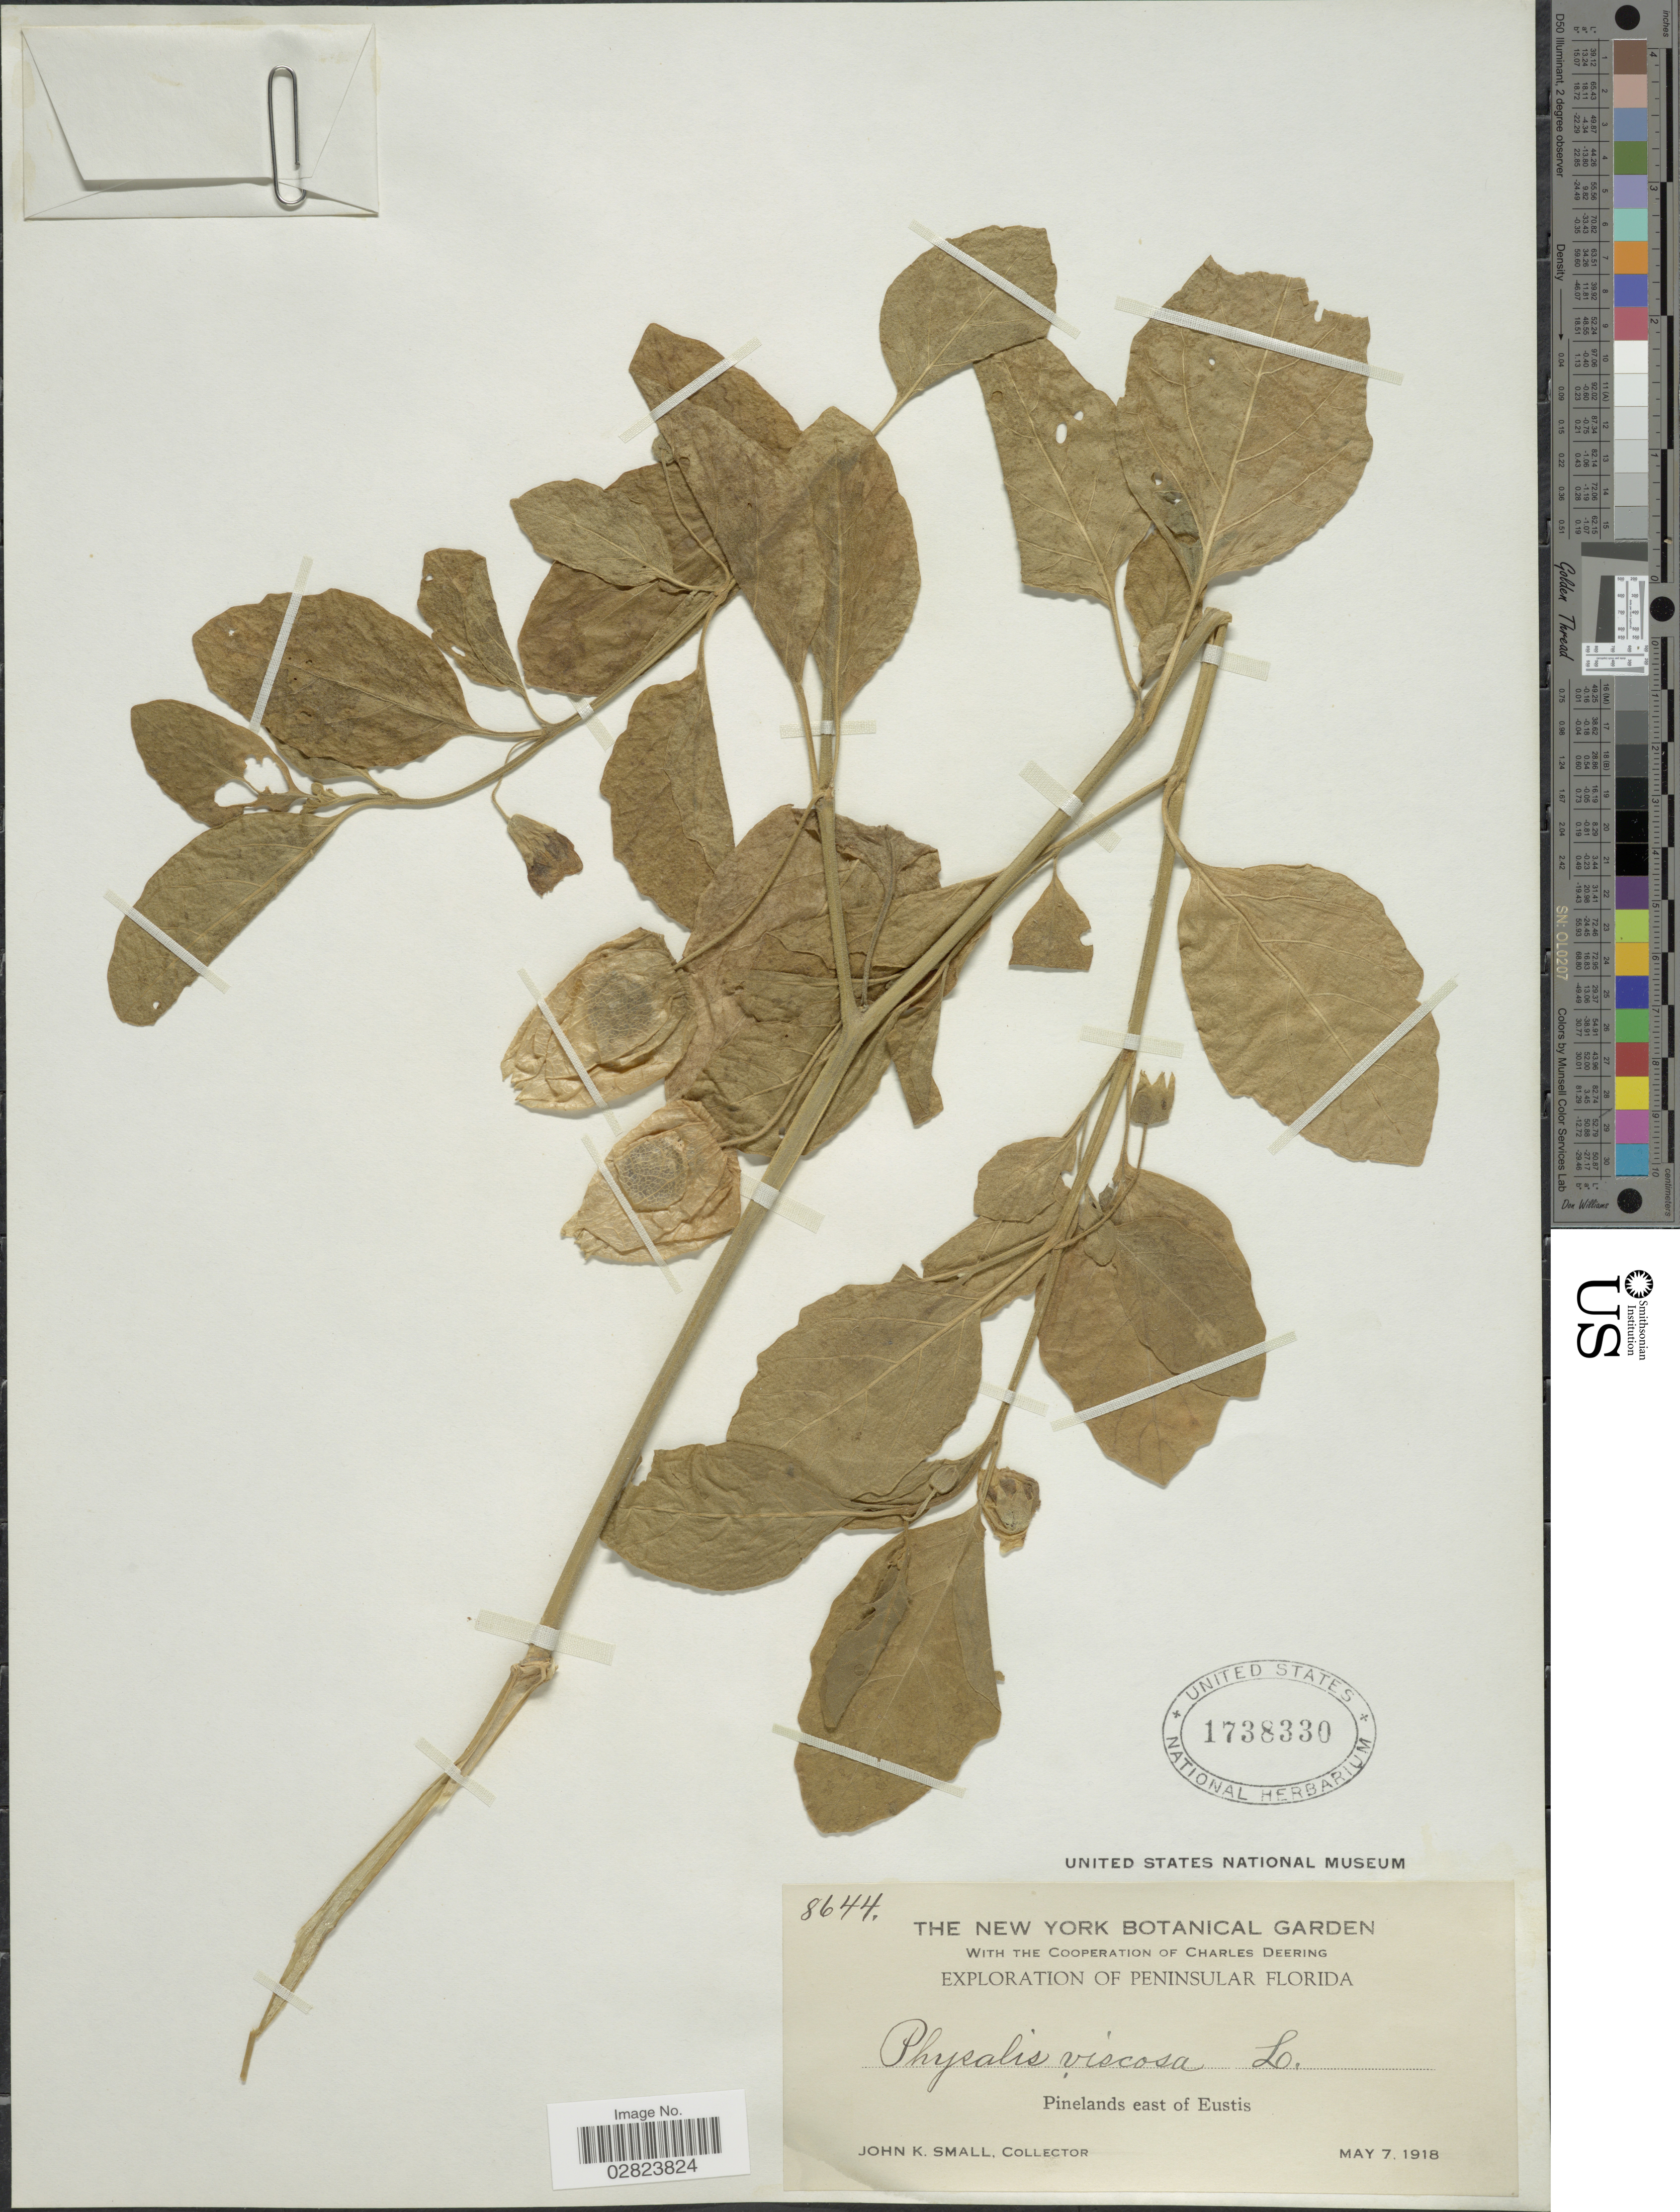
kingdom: Plantae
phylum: Tracheophyta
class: Magnoliopsida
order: Solanales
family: Solanaceae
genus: Physalis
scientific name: Physalis maritima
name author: M.A. Curtis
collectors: J. K. Small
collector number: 8644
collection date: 1918-05-07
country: United States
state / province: Florida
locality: Peninsular Florida. Pinelands east of Eustis.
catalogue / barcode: US 1738330